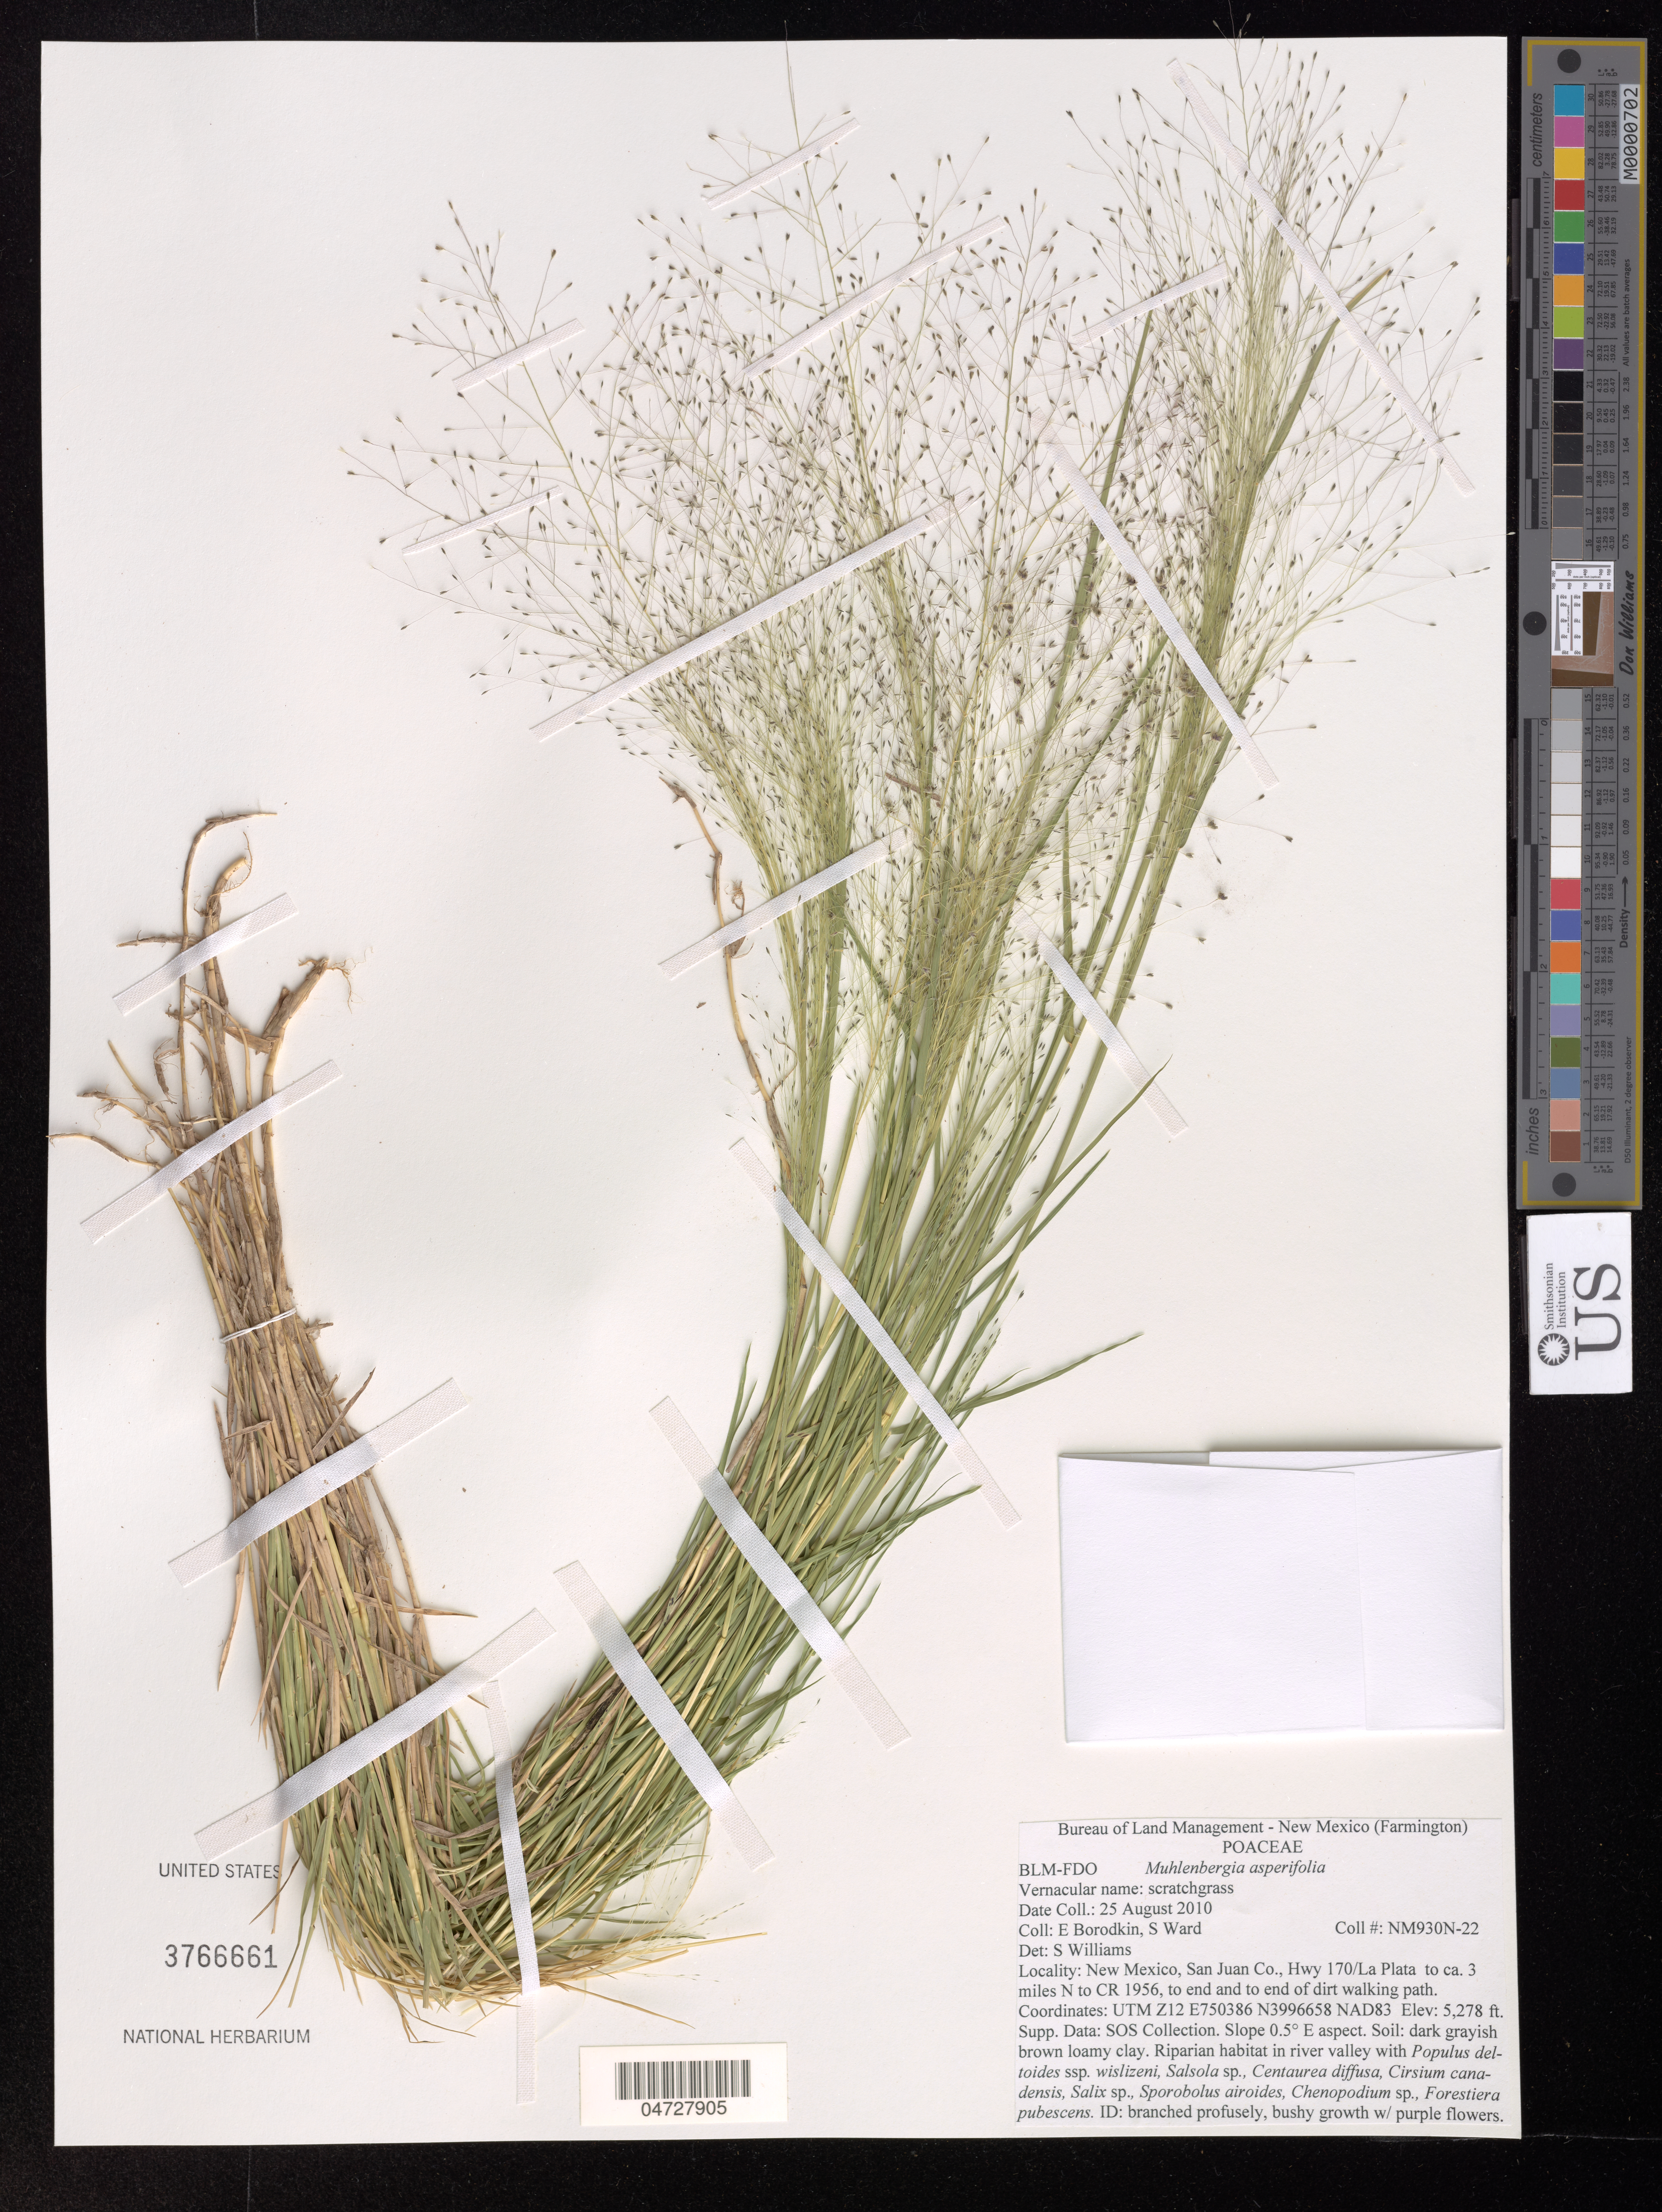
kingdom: Plantae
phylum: Tracheophyta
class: Liliopsida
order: Poales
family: Poaceae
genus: Muhlenbergia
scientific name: Muhlenbergia asperifolia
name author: (Nees & Meyen ex Trin.) Parodi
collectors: E. Borodkin & S. Ward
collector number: NM930N-22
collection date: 2010-08-25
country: United States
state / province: New Mexico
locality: San Juan Co., Hwy 170/La Plata to ca. 3 miles N to CR 1956.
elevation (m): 1609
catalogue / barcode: US 3766661